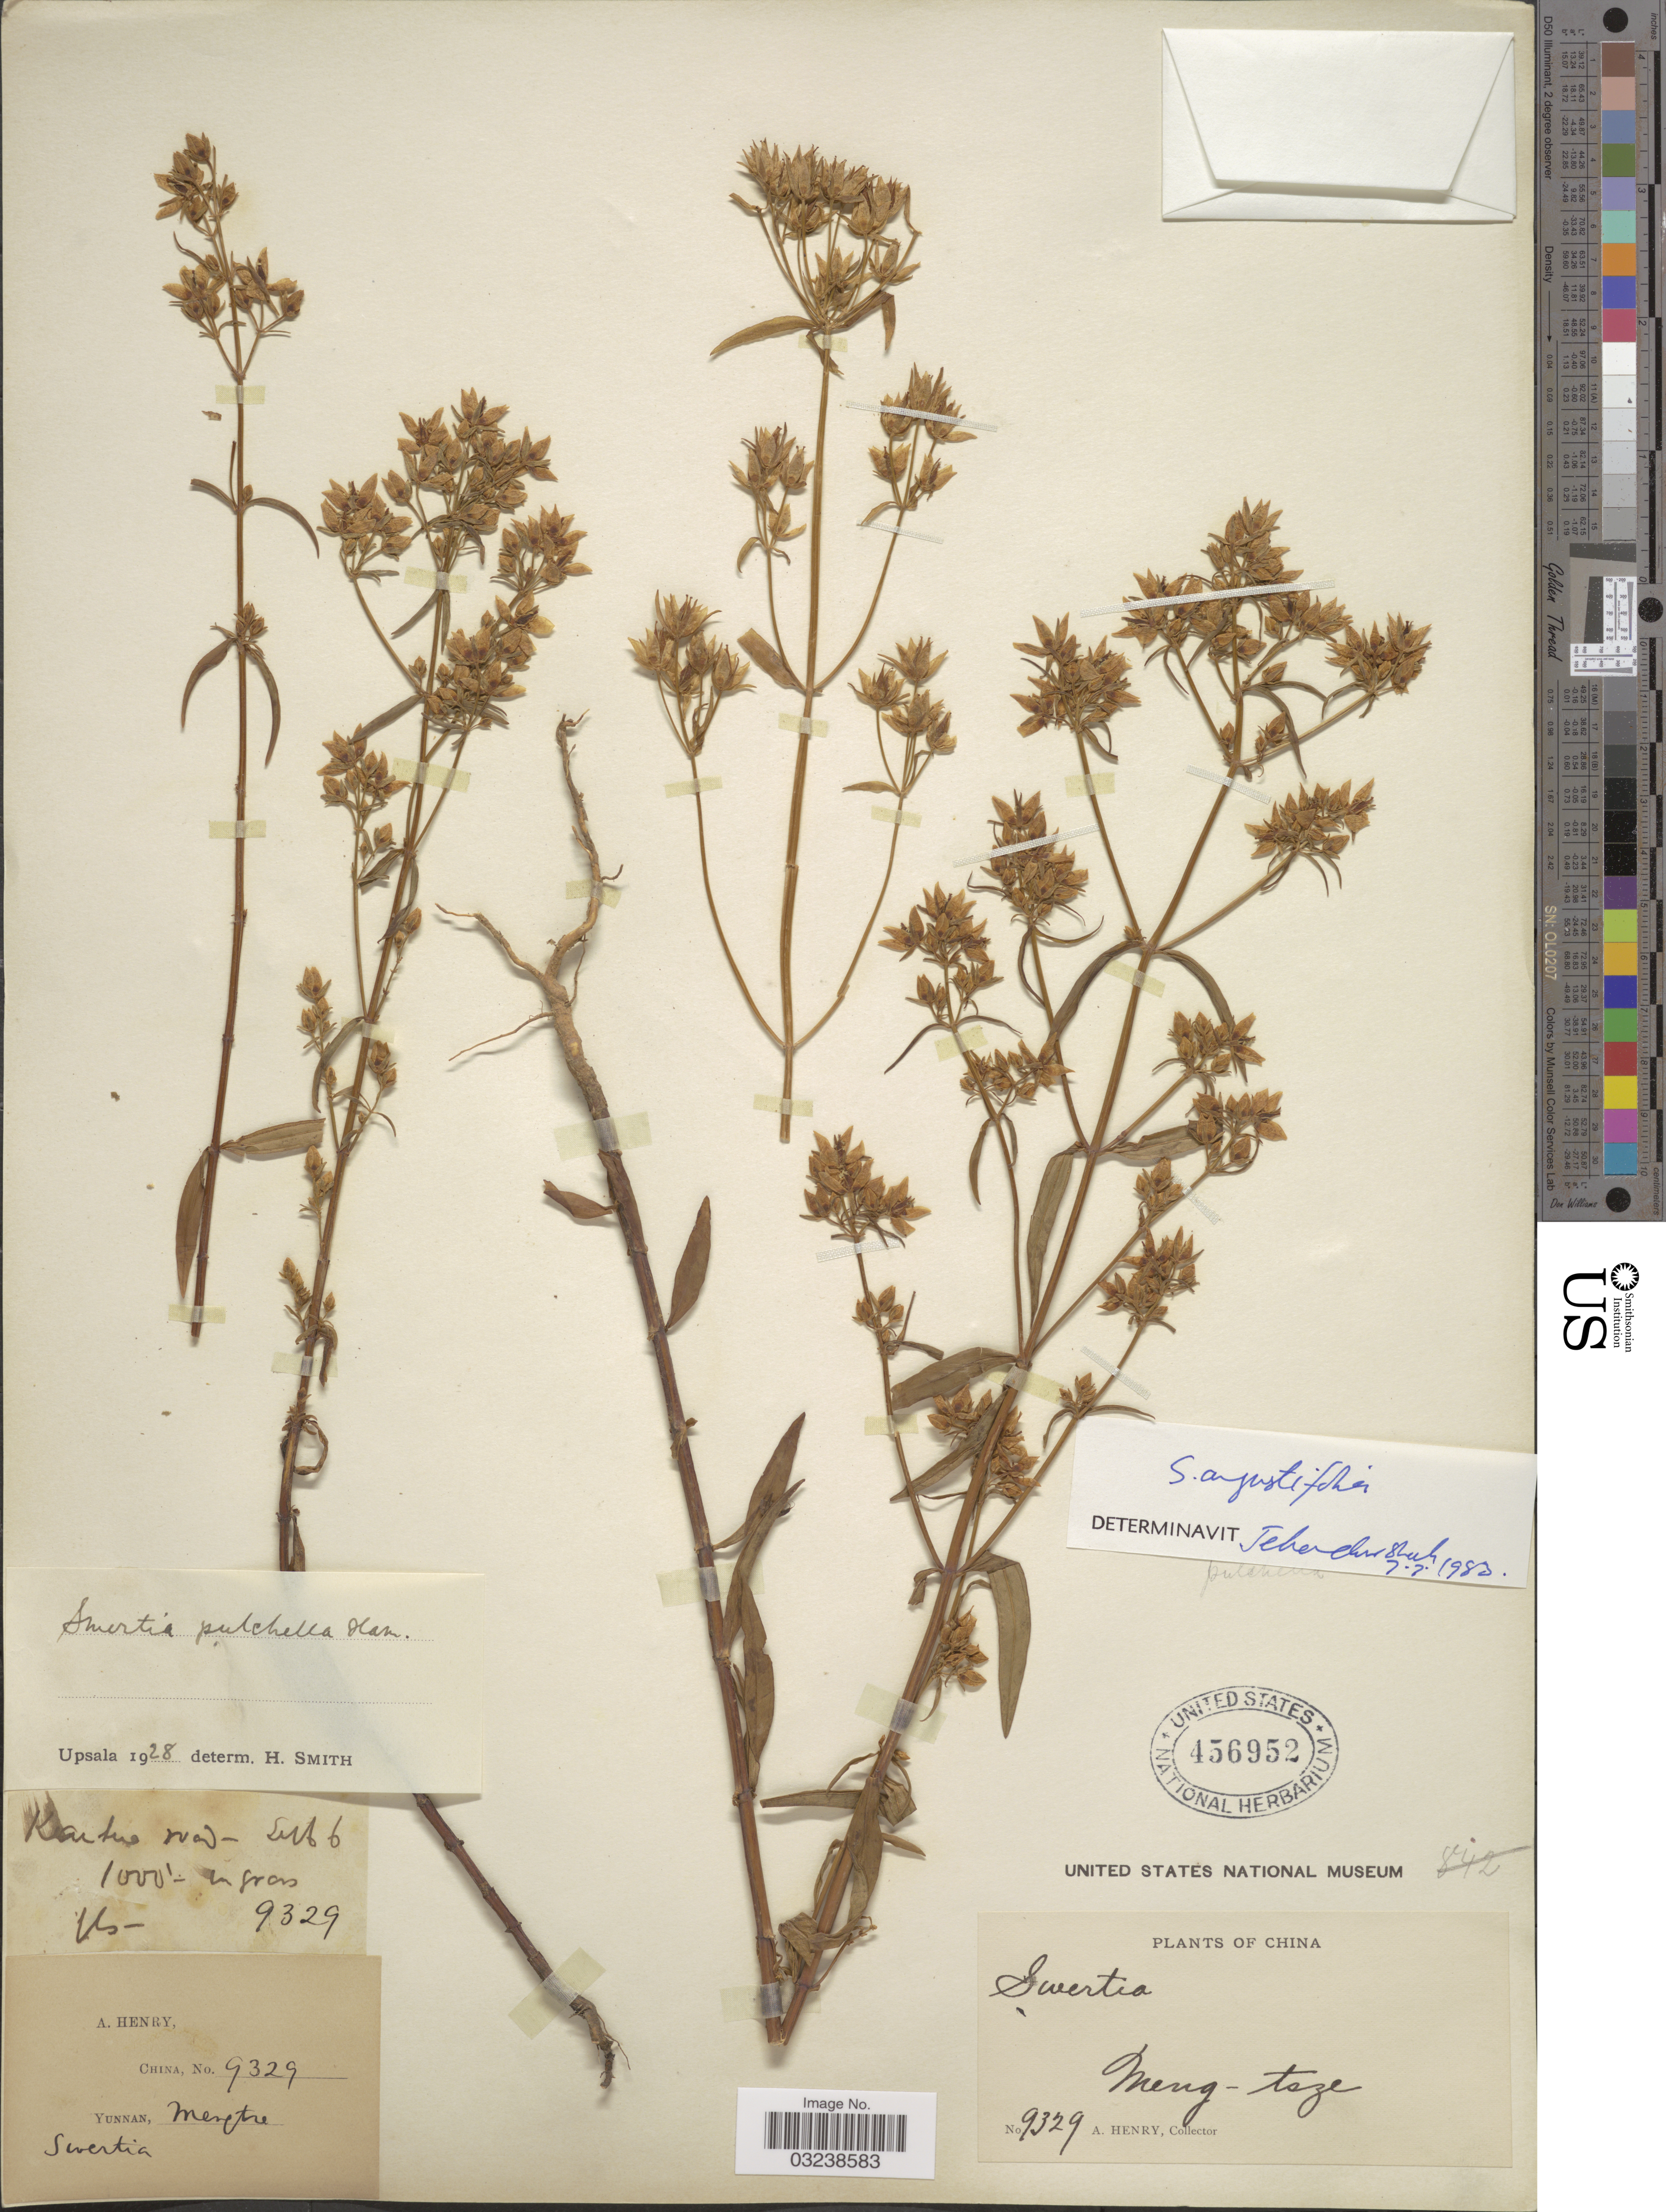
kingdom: Plantae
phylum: Tracheophyta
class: Magnoliopsida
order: Gentianales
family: Gentianaceae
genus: Swertia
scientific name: Swertia angustifolia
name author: Buch.-Ham. ex D. Don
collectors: A. Henry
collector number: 9329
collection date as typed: Transcribed d/m/y: /9/6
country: China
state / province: Yunnan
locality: Meng-tsze. Kai hue road.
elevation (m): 305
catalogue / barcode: US 456952